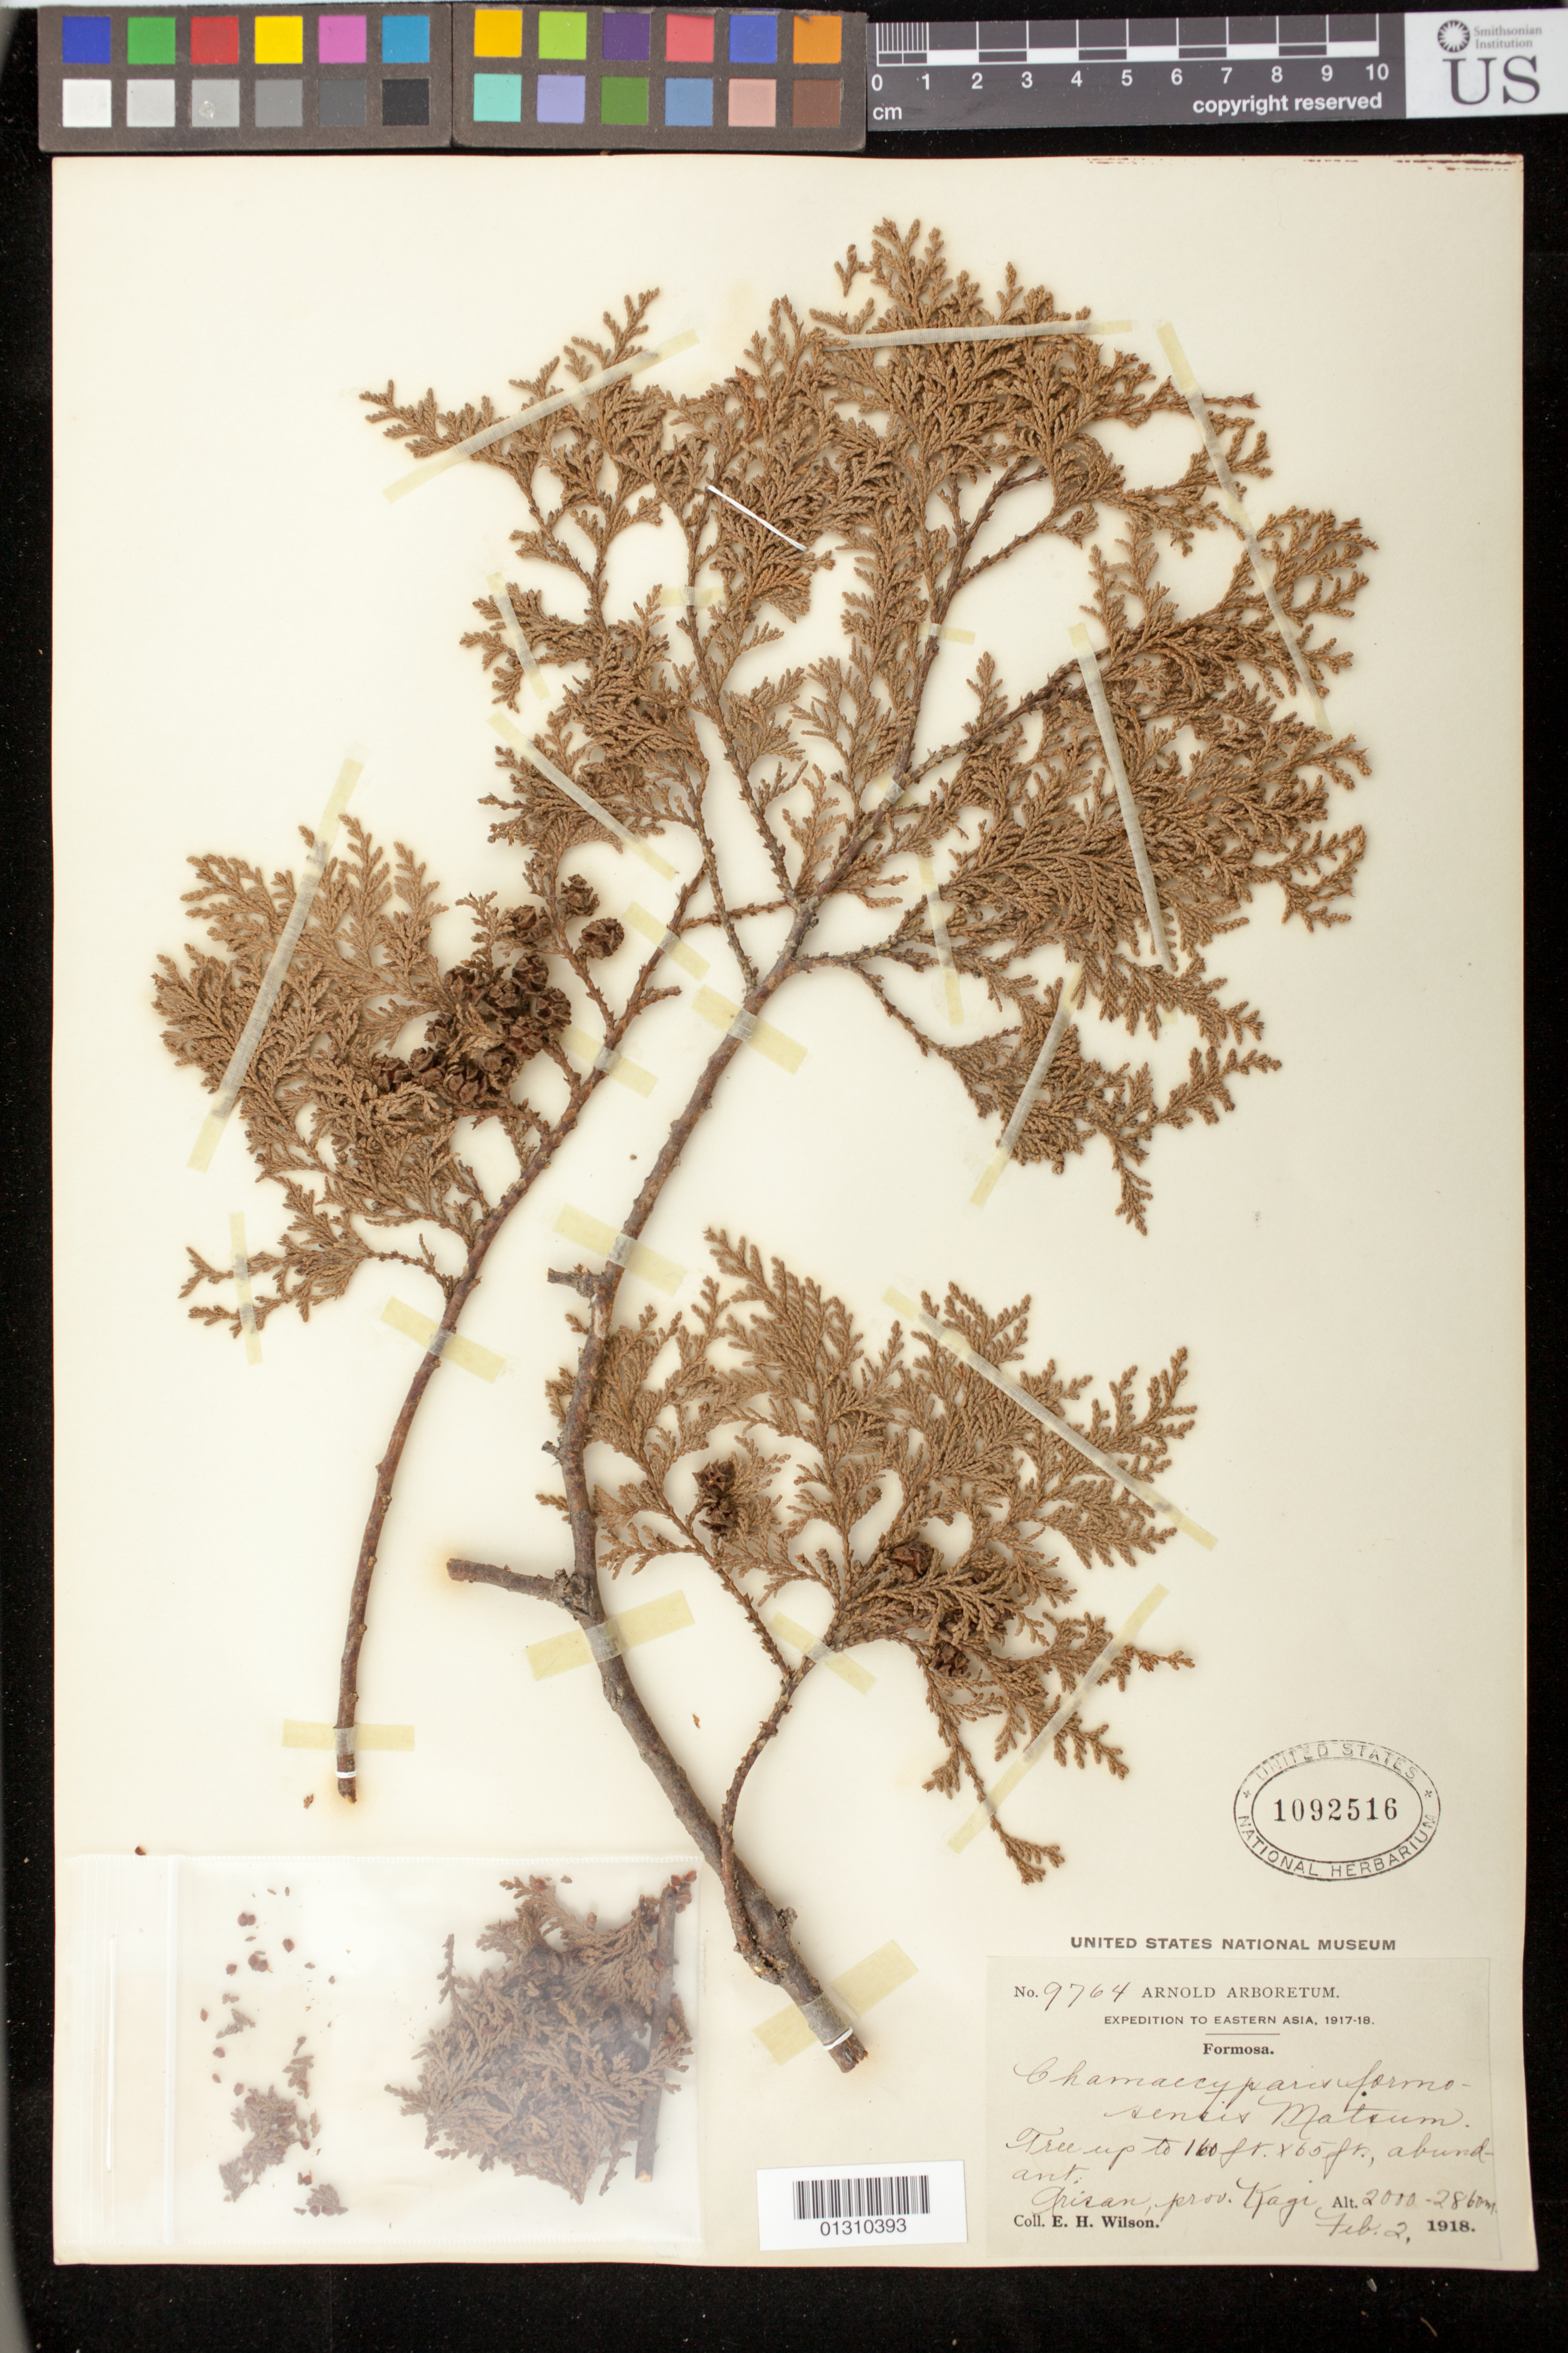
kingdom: Plantae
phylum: Tracheophyta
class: Pinopsida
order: Pinales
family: Cupressaceae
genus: Chamaecyparis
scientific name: Chamaecyparis formosensis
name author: Matsum.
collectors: E. H. Wilson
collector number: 9764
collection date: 1918-02-02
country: Taiwan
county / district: Chiayi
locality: Arisan, prov. Kagi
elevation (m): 2000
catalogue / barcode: US 1092516